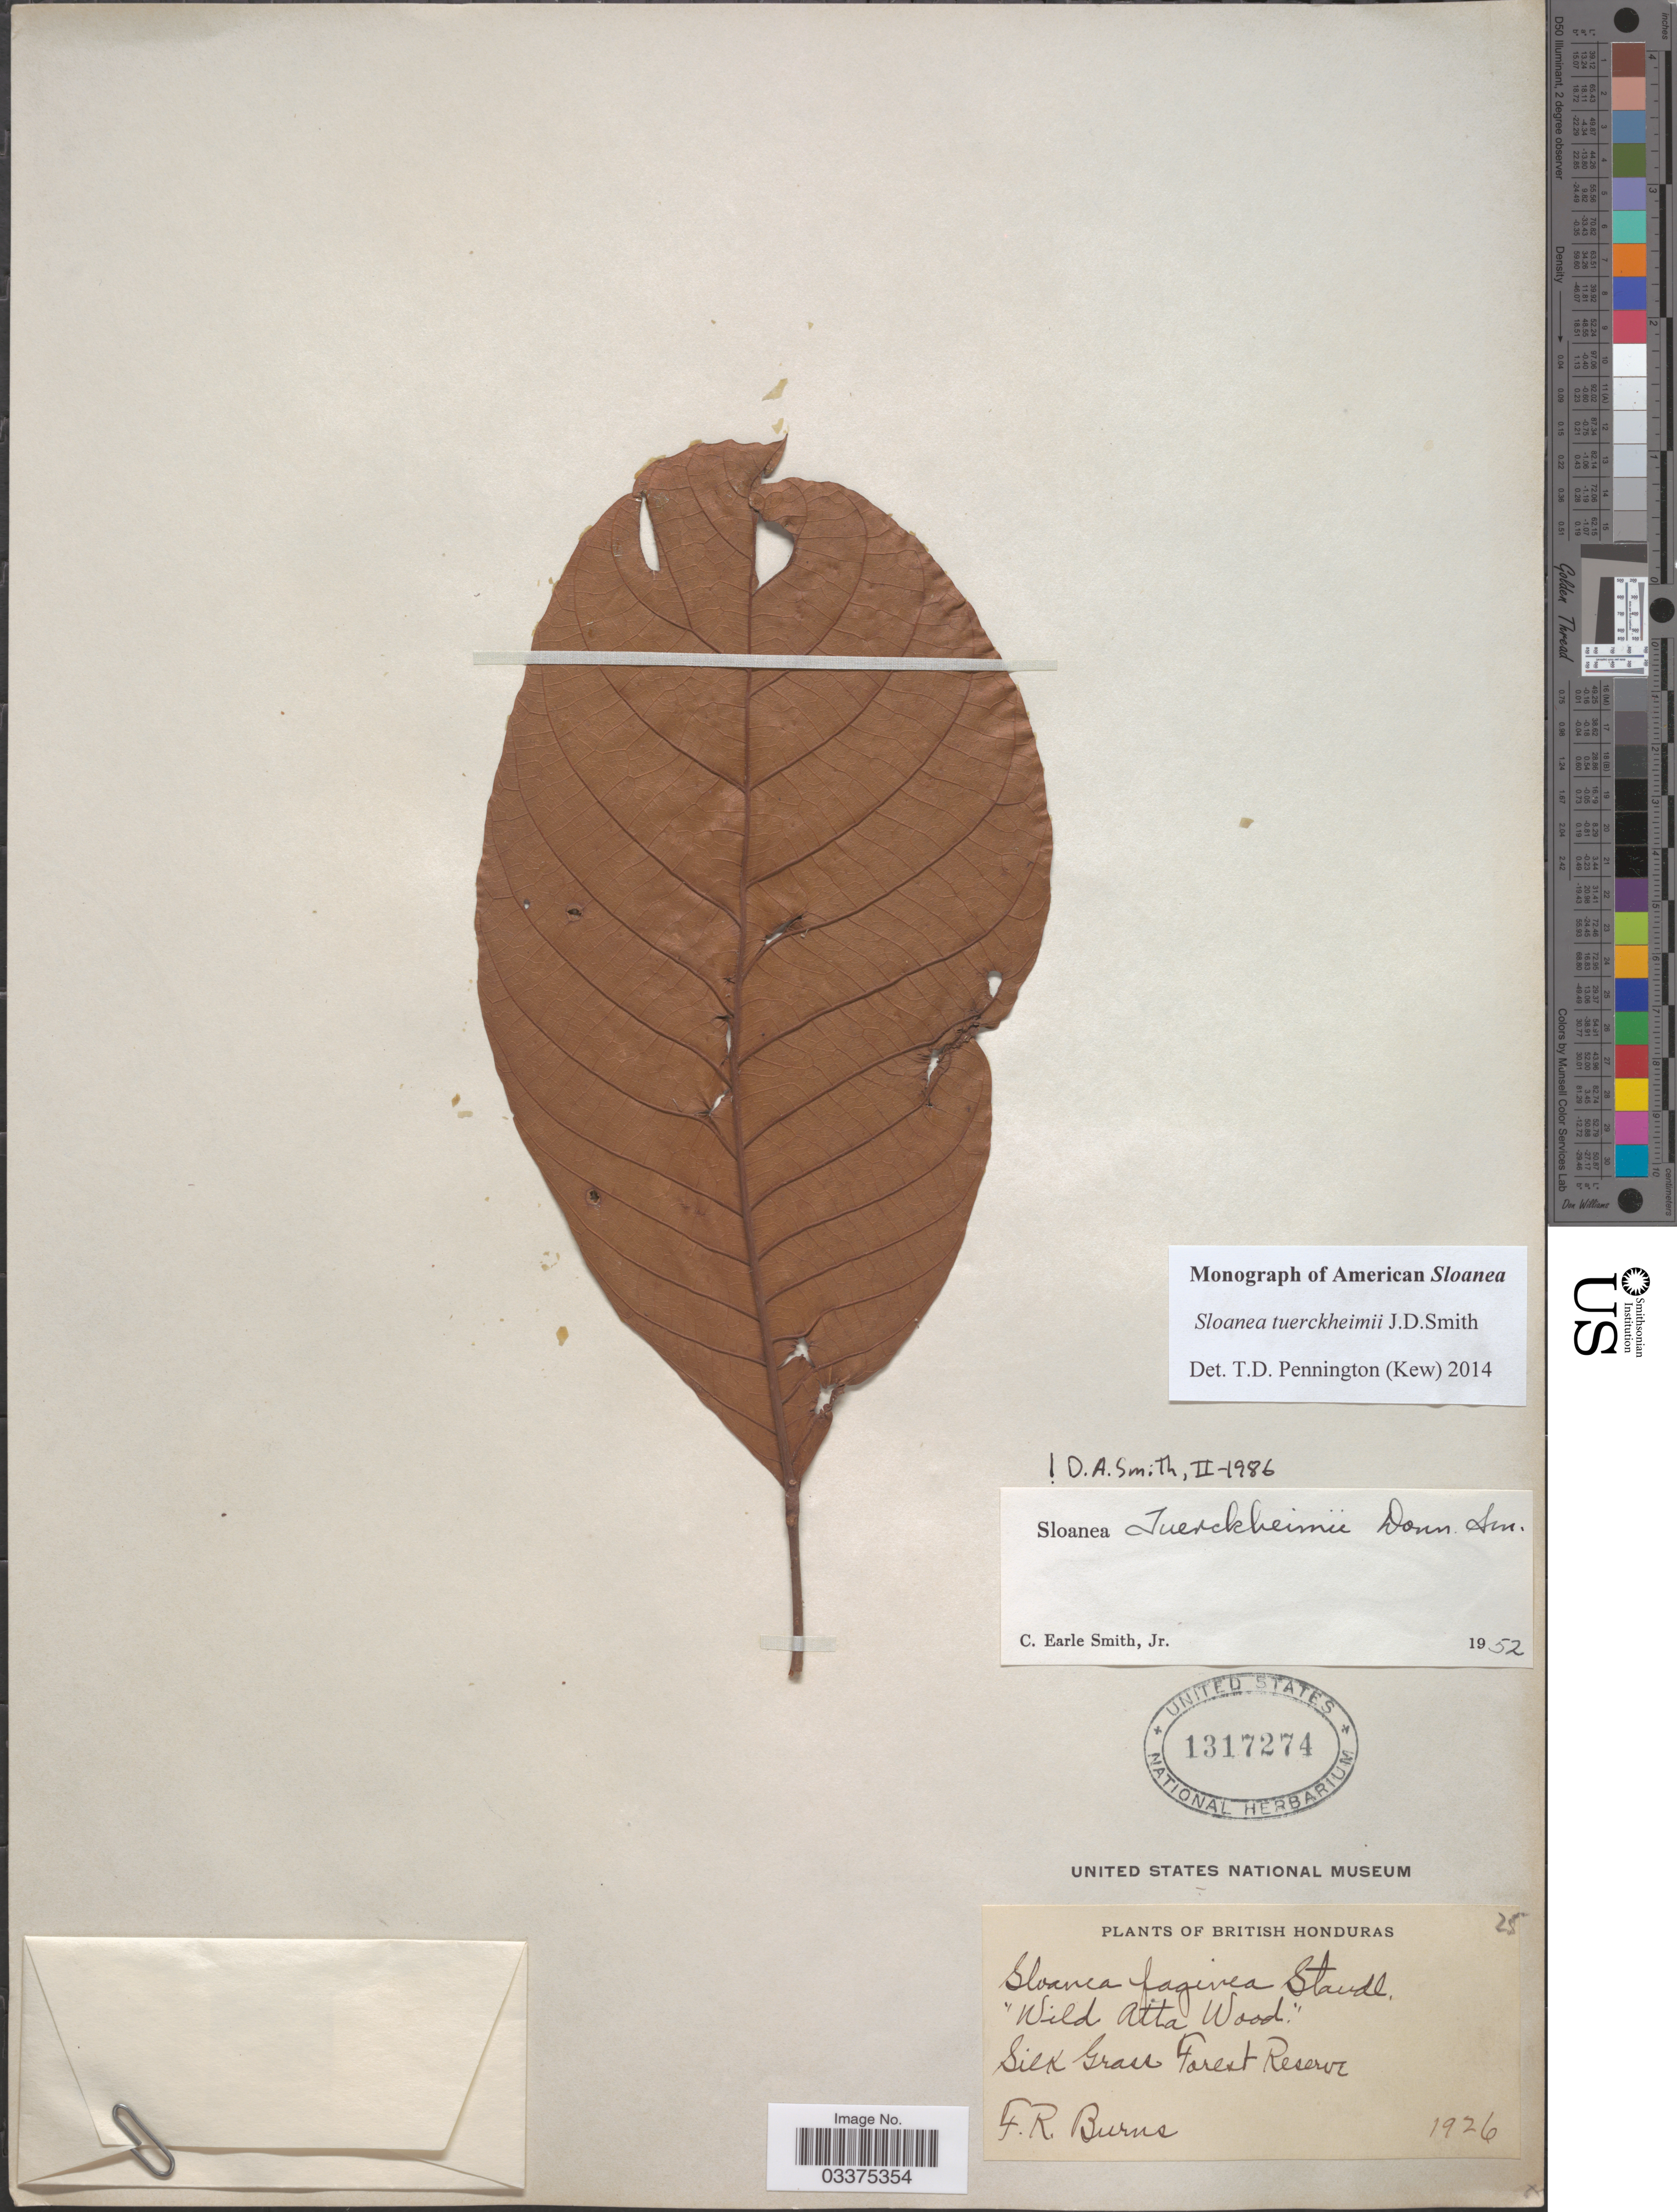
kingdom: Plantae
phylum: Tracheophyta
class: Magnoliopsida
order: Oxalidales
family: Elaeocarpaceae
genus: Sloanea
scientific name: Sloanea tuerckheimii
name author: Donn. Sm.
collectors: F. Burns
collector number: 25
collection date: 1926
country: Belize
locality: British Honduras. Silk Grass Forest Reserve.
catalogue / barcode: US 1317274